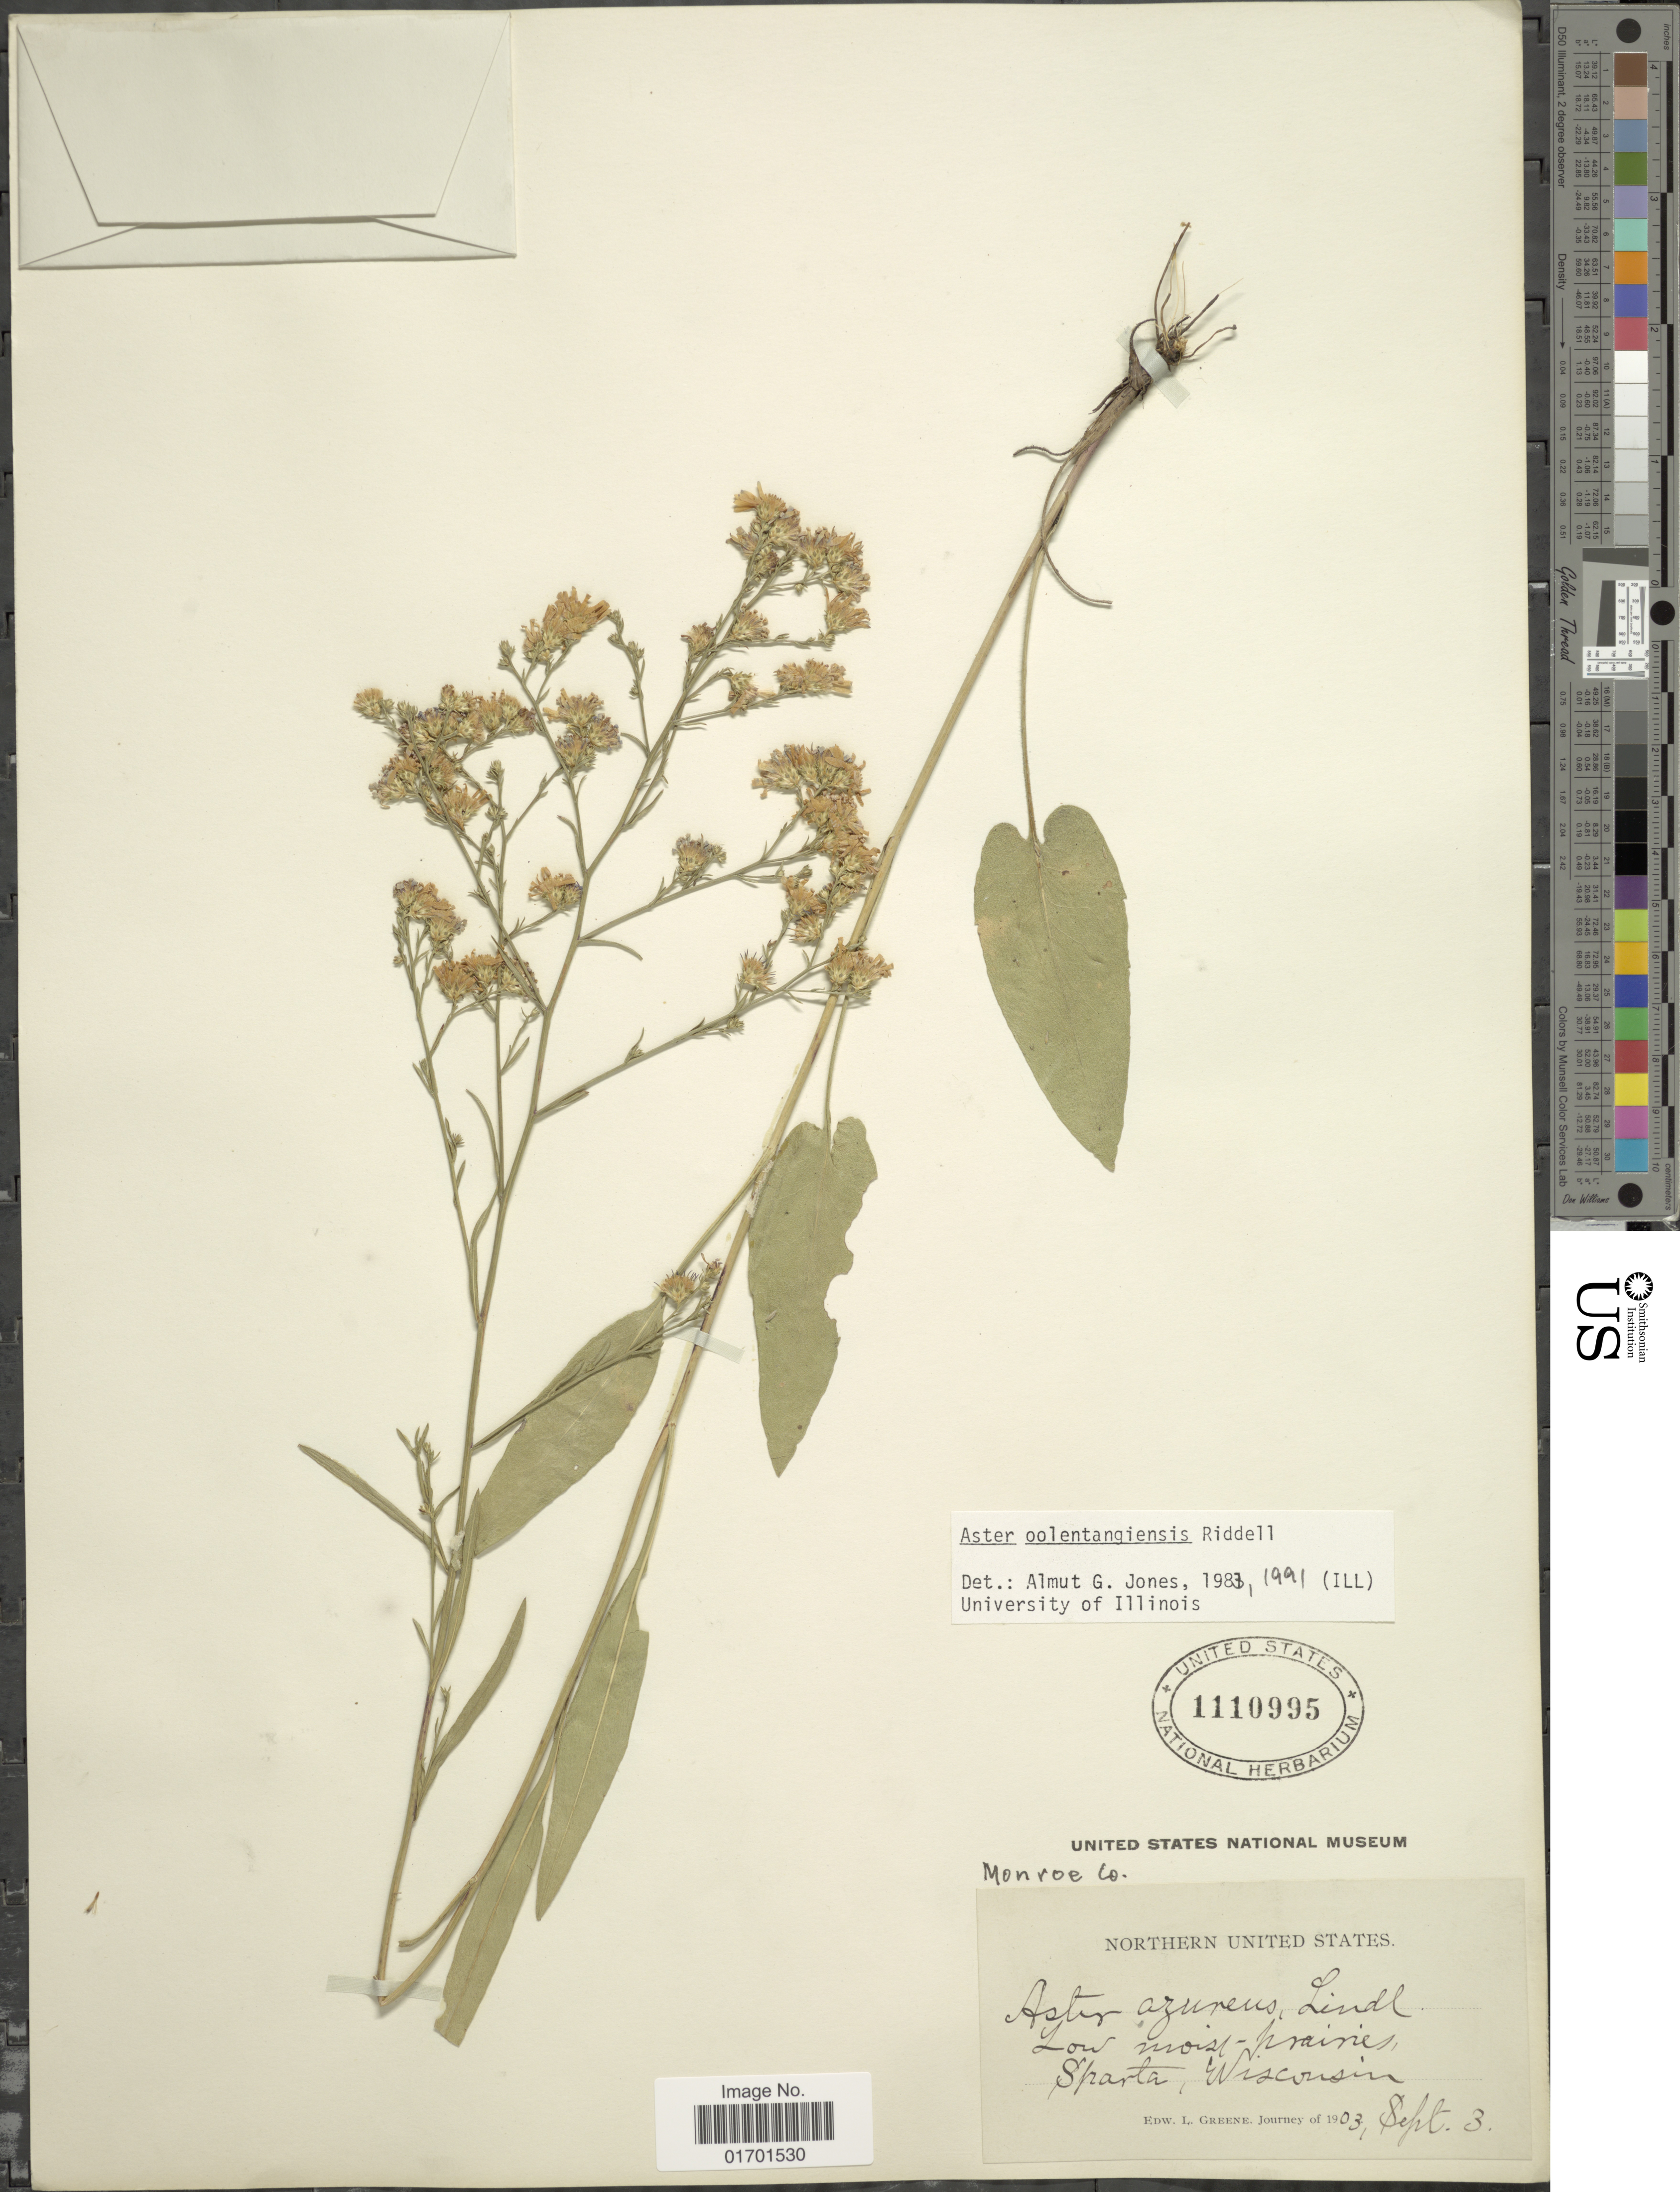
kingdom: Plantae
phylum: Tracheophyta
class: Magnoliopsida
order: Asterales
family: Asteraceae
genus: Symphyotrichum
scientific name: Symphyotrichum oolentangiense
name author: (Riddell) G.L. Nesom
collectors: E. L. Greene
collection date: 1903-09-03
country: United States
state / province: Wisconsin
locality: Low moist-prairies, Sparta, Monroe Co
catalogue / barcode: US 1110995